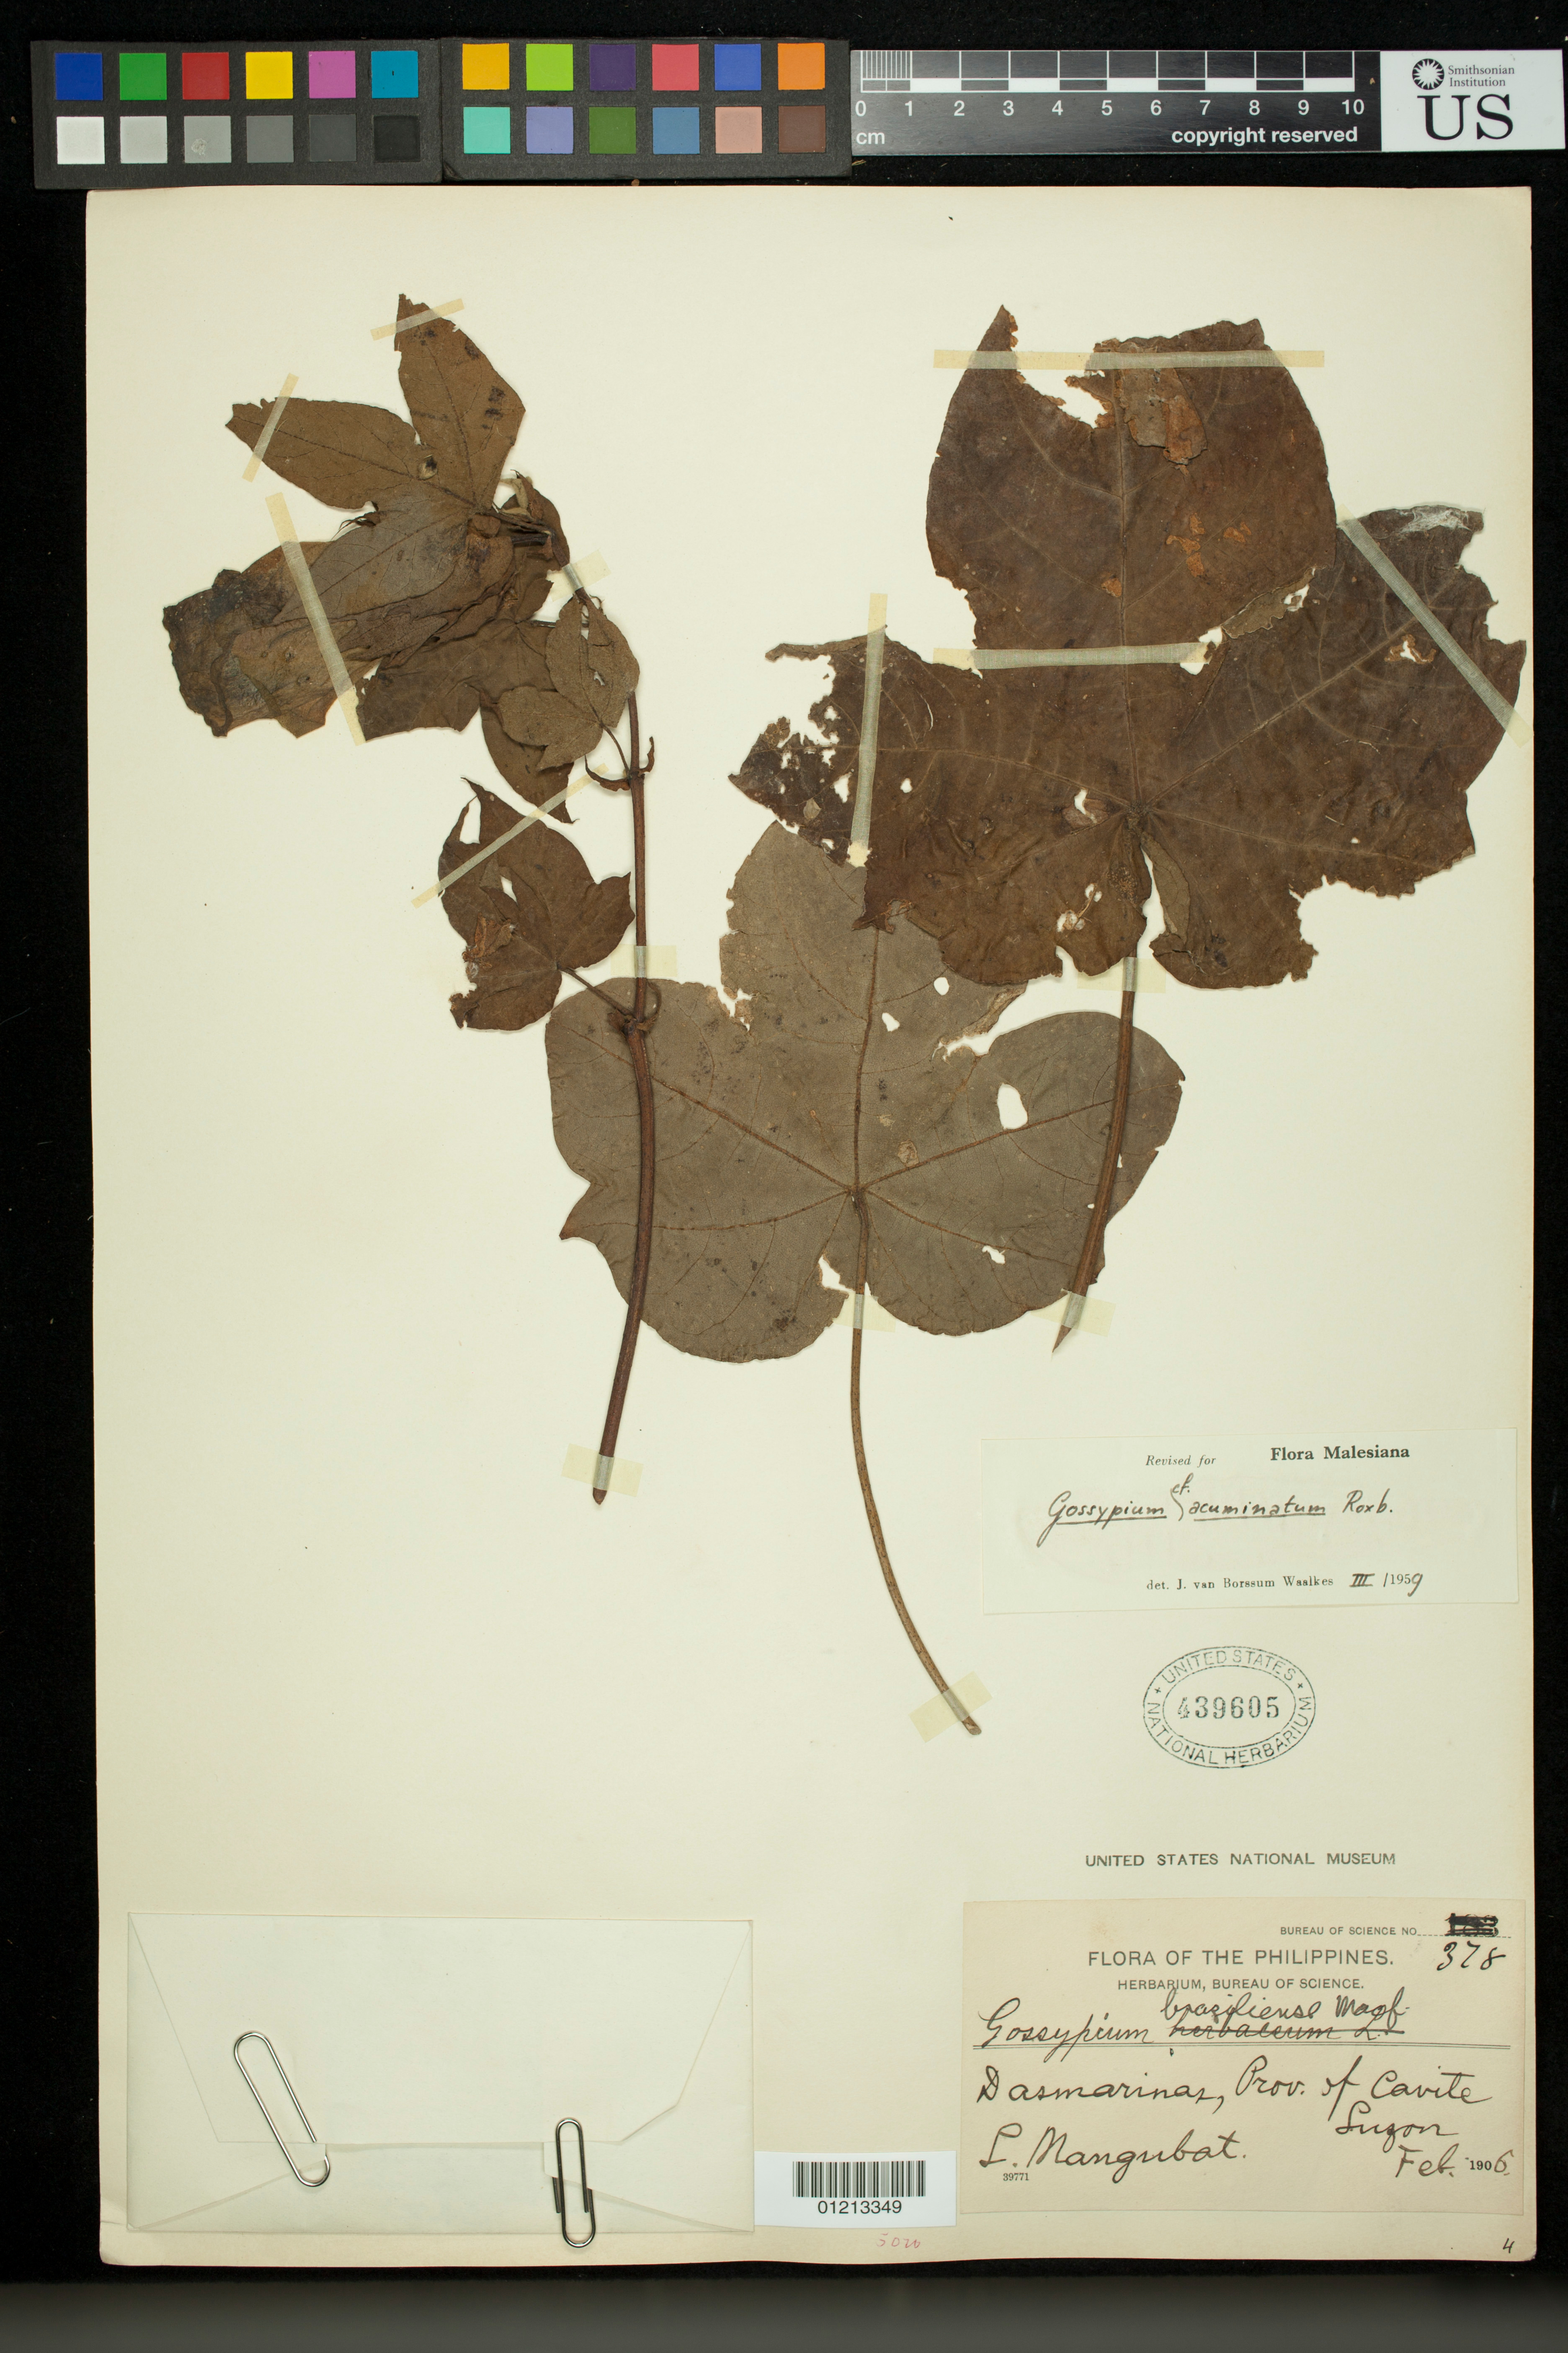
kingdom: Plantae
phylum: Tracheophyta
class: Magnoliopsida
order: Malvales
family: Malvaceae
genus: Gossypium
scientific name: Gossypium acuminatum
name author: Roxb. ex G. Don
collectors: L. Mangubat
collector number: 378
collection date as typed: Feb 1906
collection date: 1906-02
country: Philippines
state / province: Calabarzon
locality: Dasmarinas, Prov. of Cavite, Luzon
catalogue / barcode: US 439605